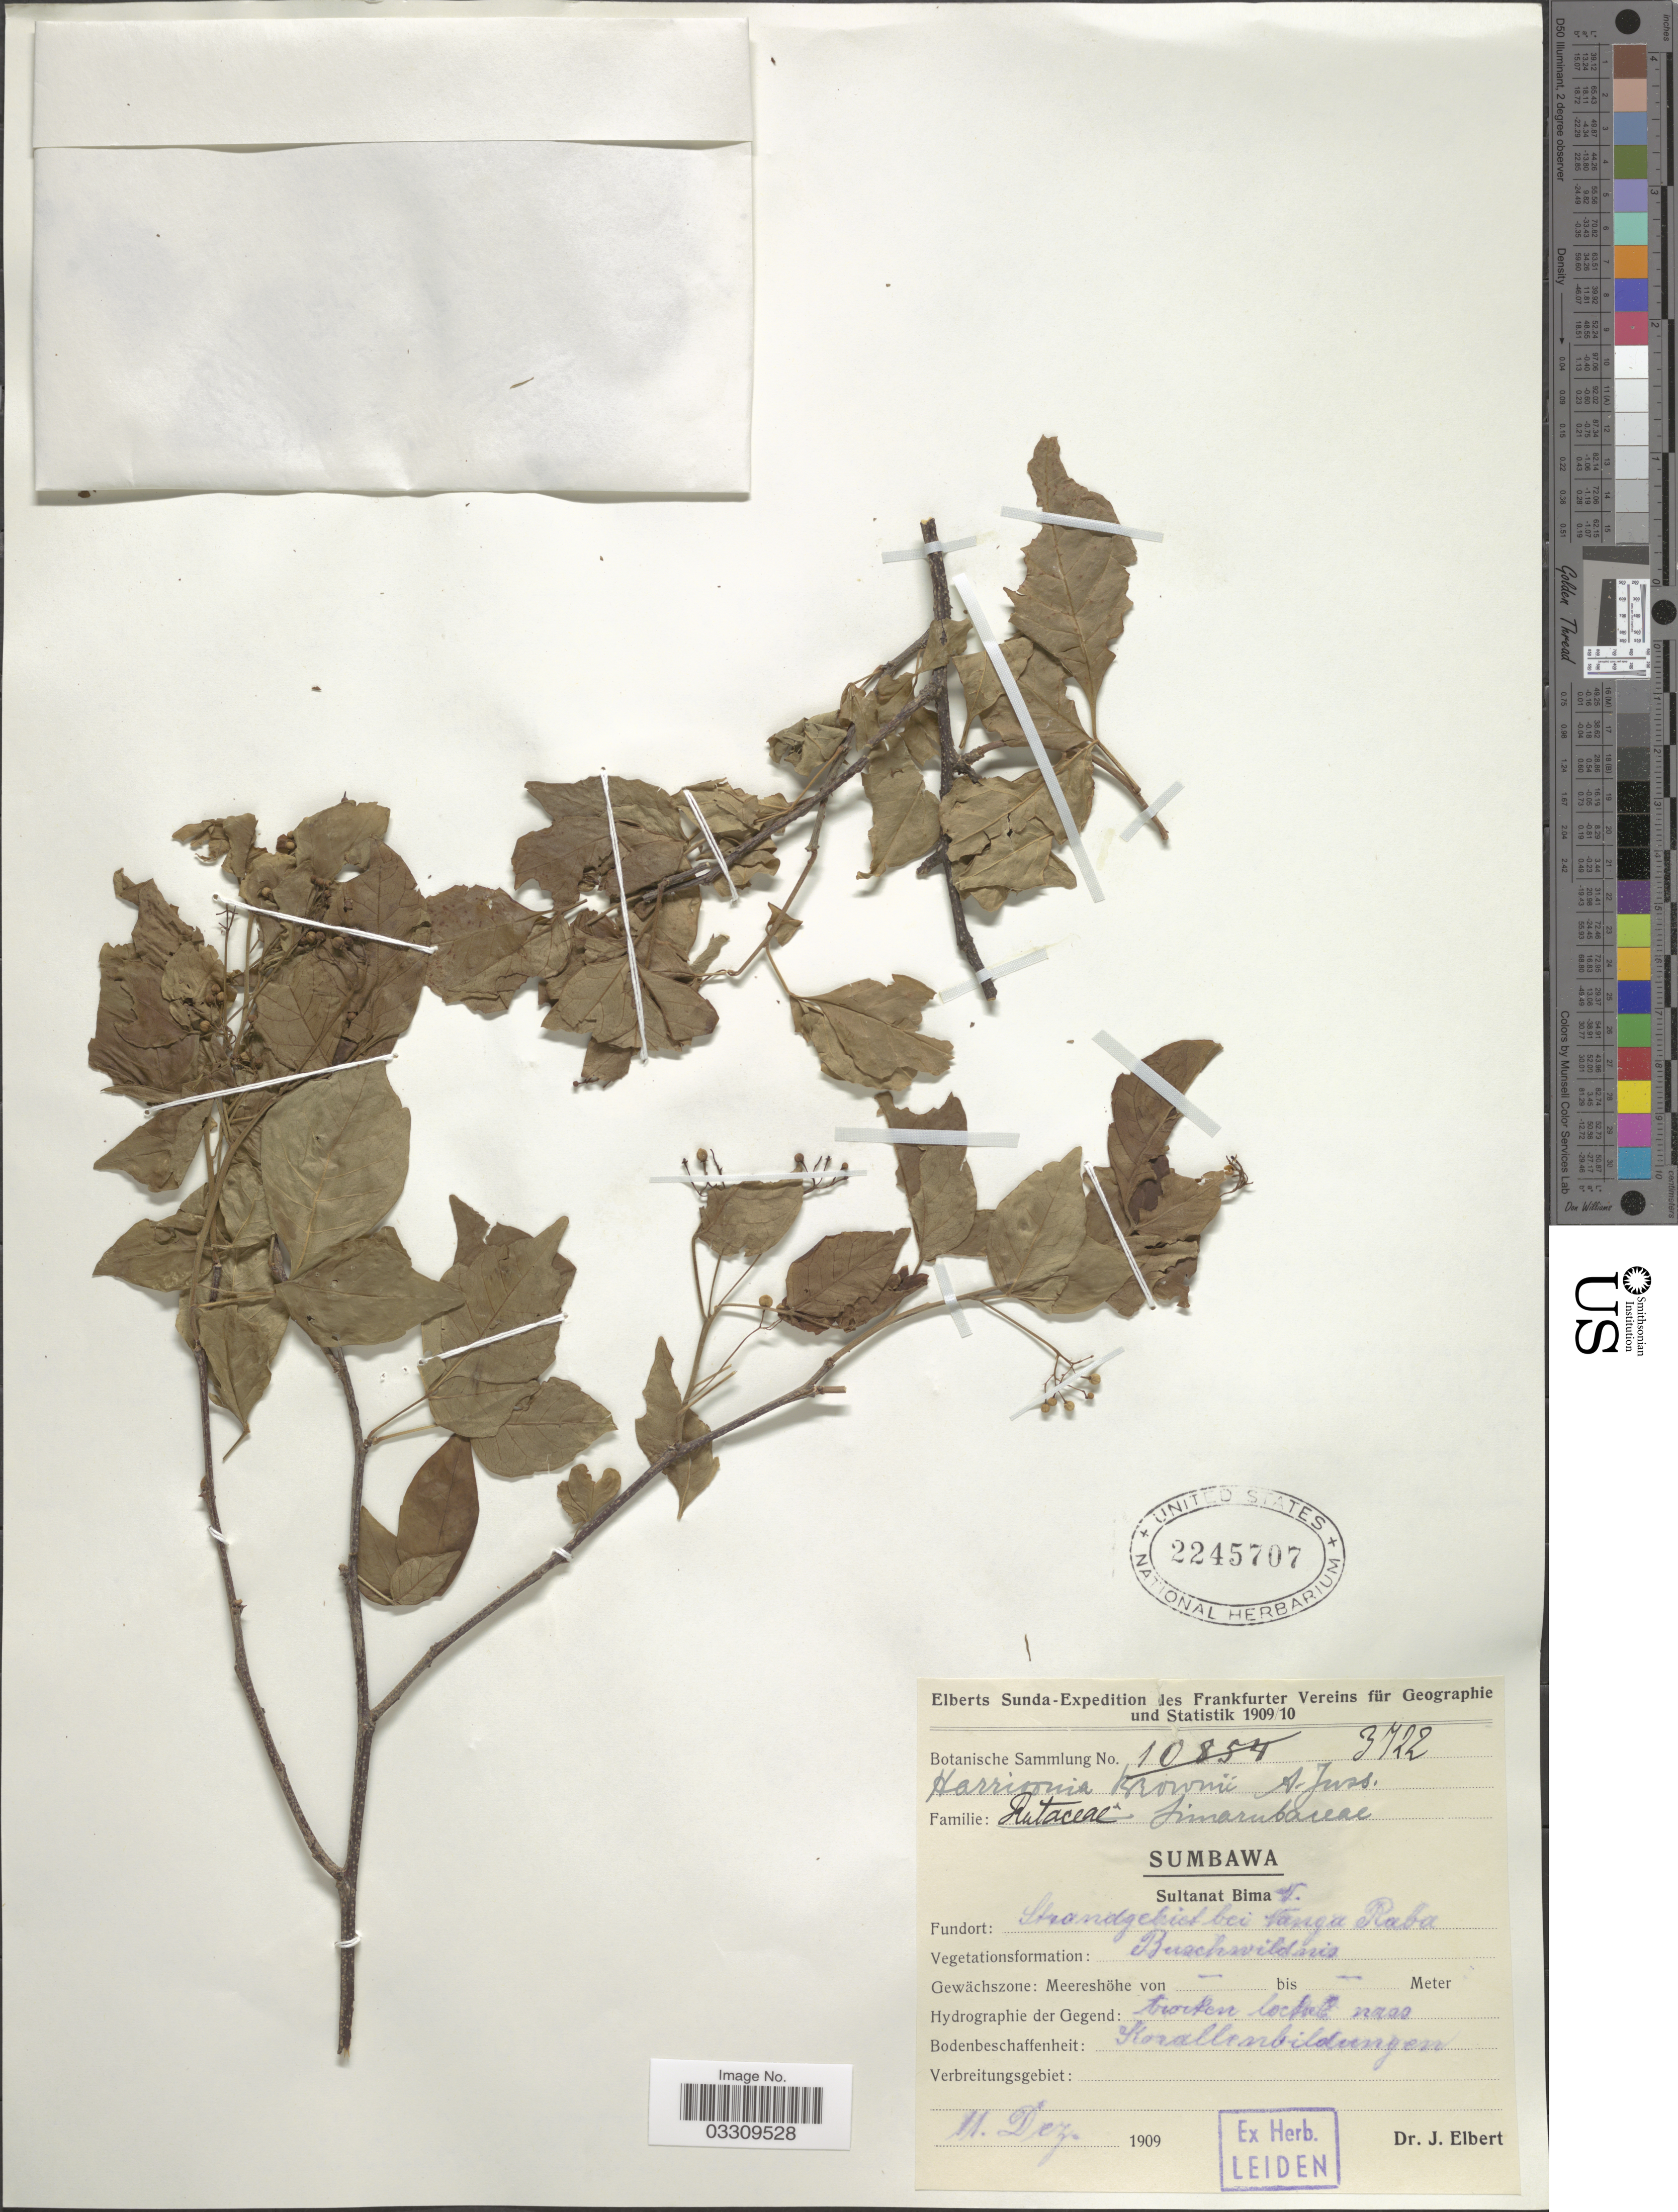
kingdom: Plantae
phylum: Tracheophyta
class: Magnoliopsida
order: Sapindales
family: Rutaceae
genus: Harrisonia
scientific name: Harrisonia brownii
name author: A. Juss.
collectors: J. Elbert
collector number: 3722*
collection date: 1909-12-11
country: Indonesia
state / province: Nusa Tenggara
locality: Sumbawa. Sultanat Bima. Strandgebiet bei Vanga Raba.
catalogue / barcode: US 2245707